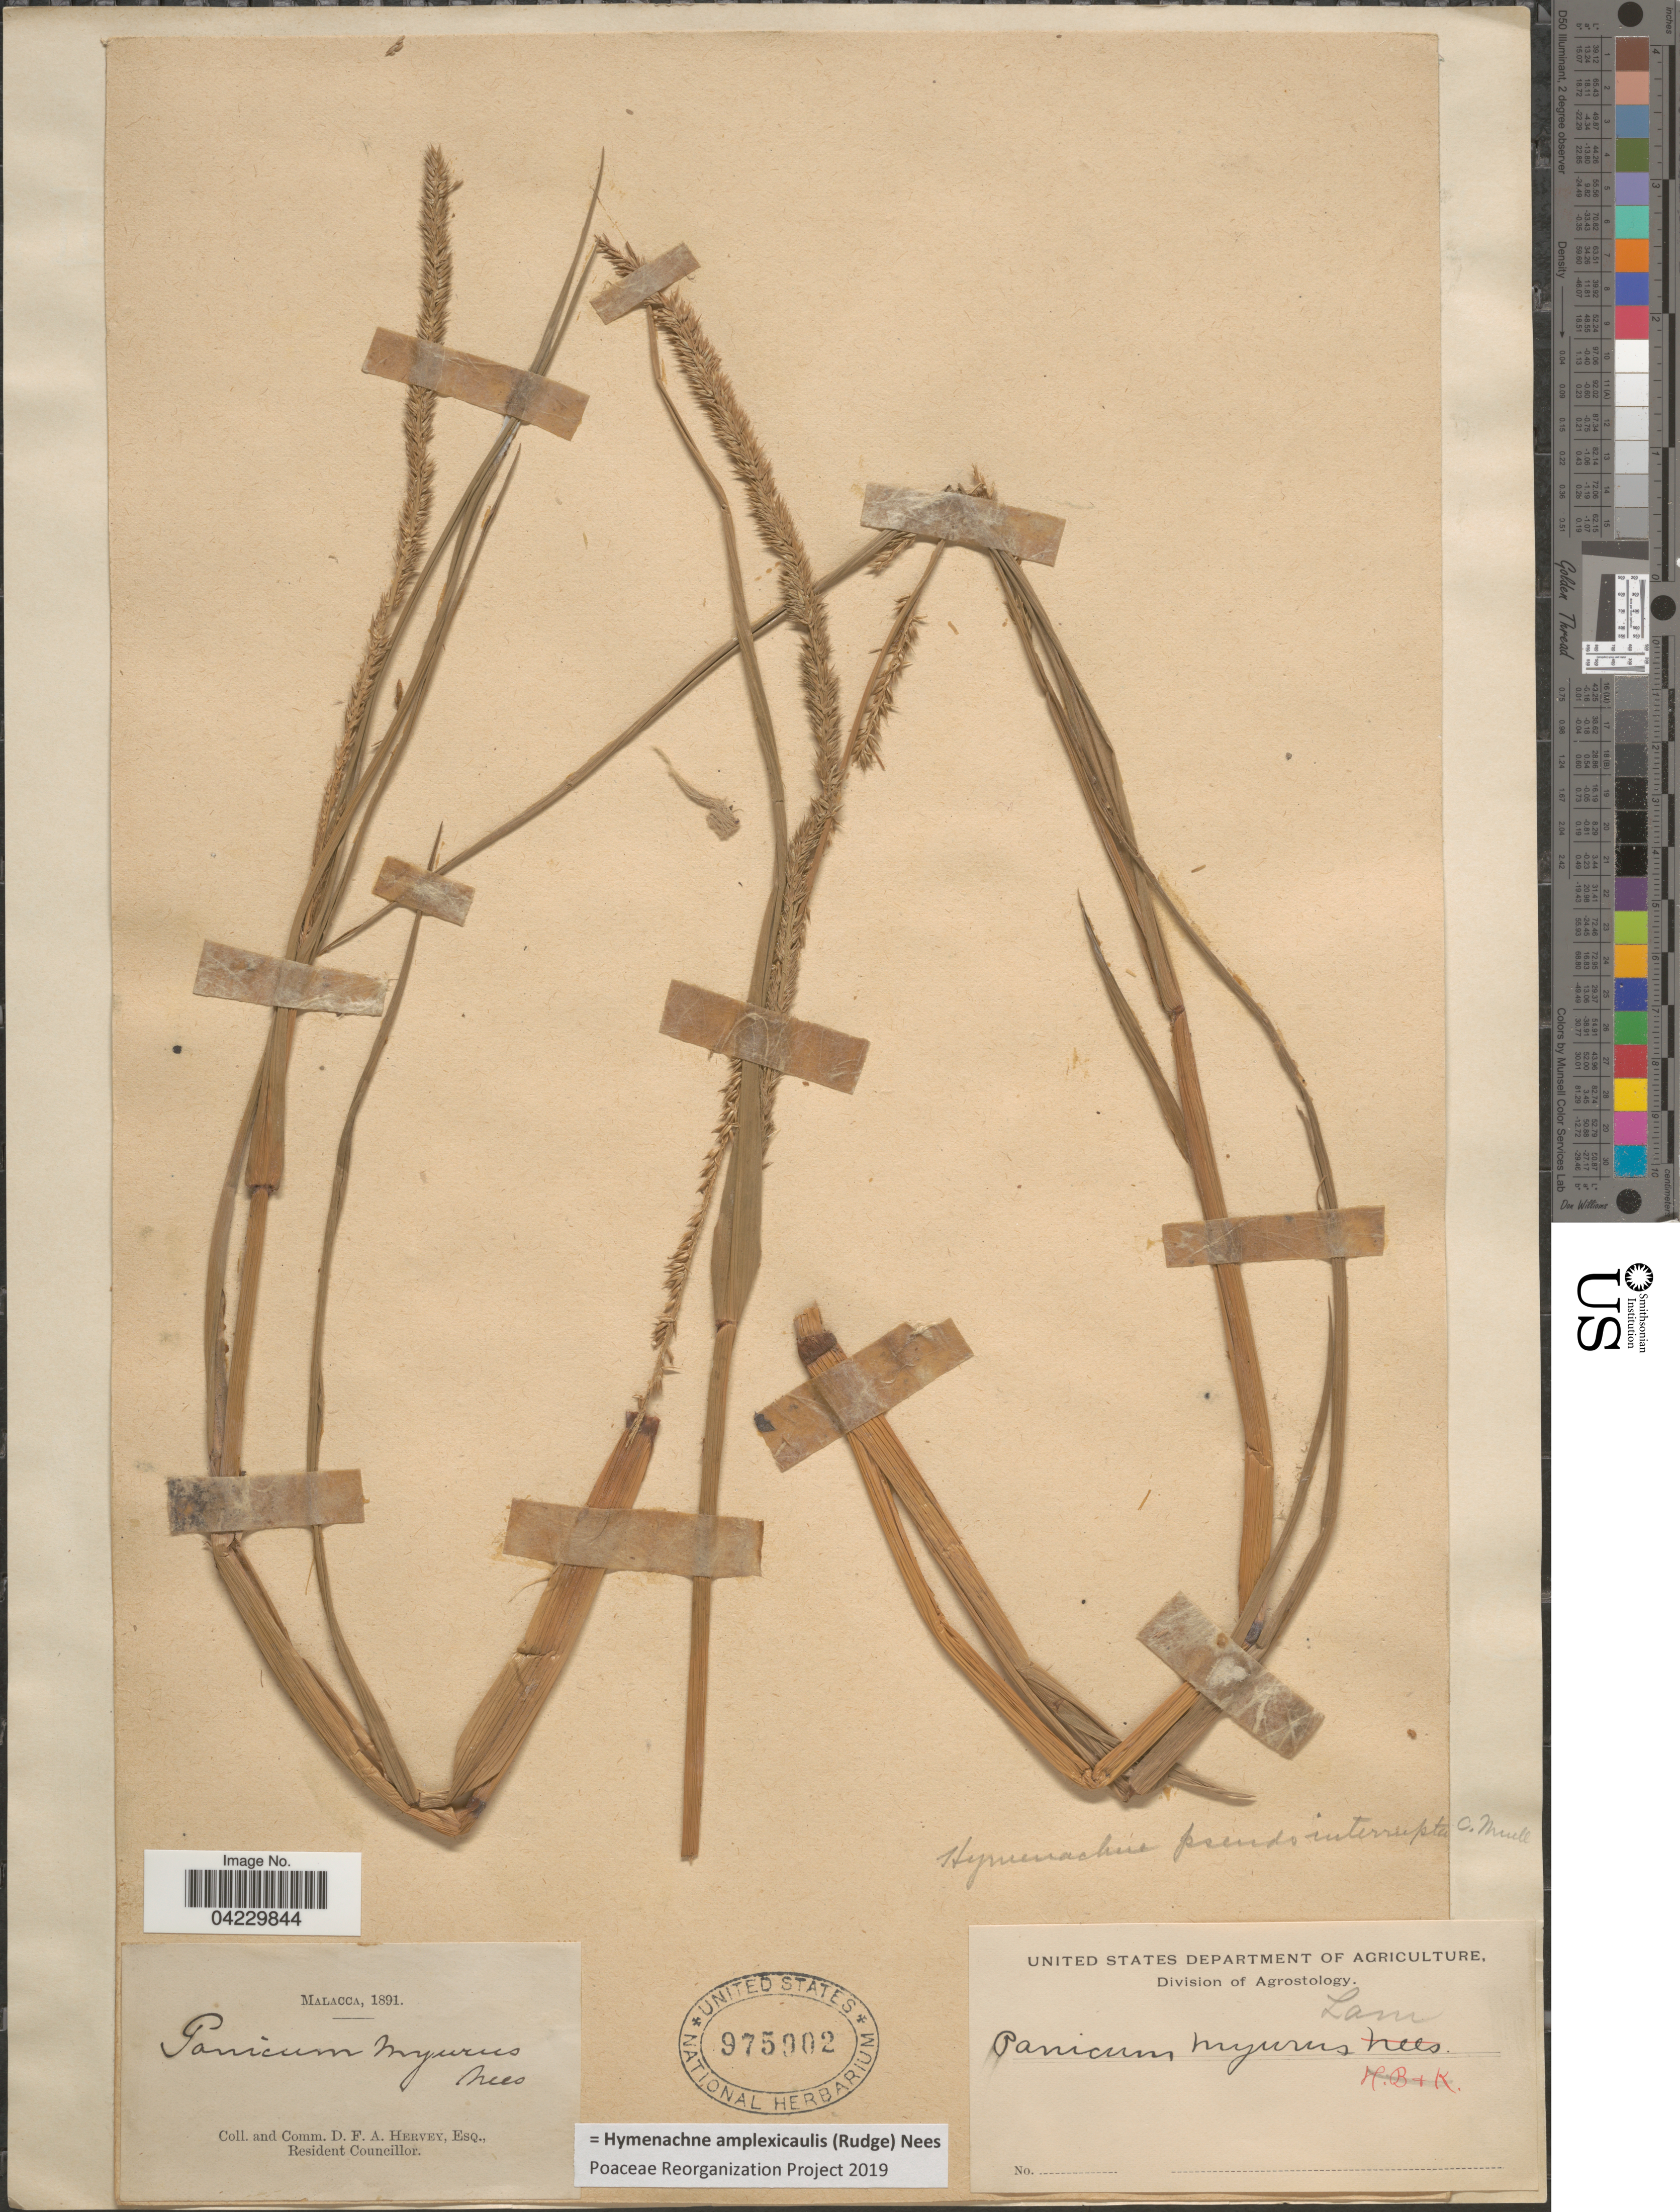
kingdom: Plantae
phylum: Tracheophyta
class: Liliopsida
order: Poales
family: Poaceae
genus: Hymenachne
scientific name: Hymenachne amplexicaulis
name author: (Rudge) Nees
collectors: D. Hervey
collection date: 1891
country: Malaysia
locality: Malacca.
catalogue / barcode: US 975902